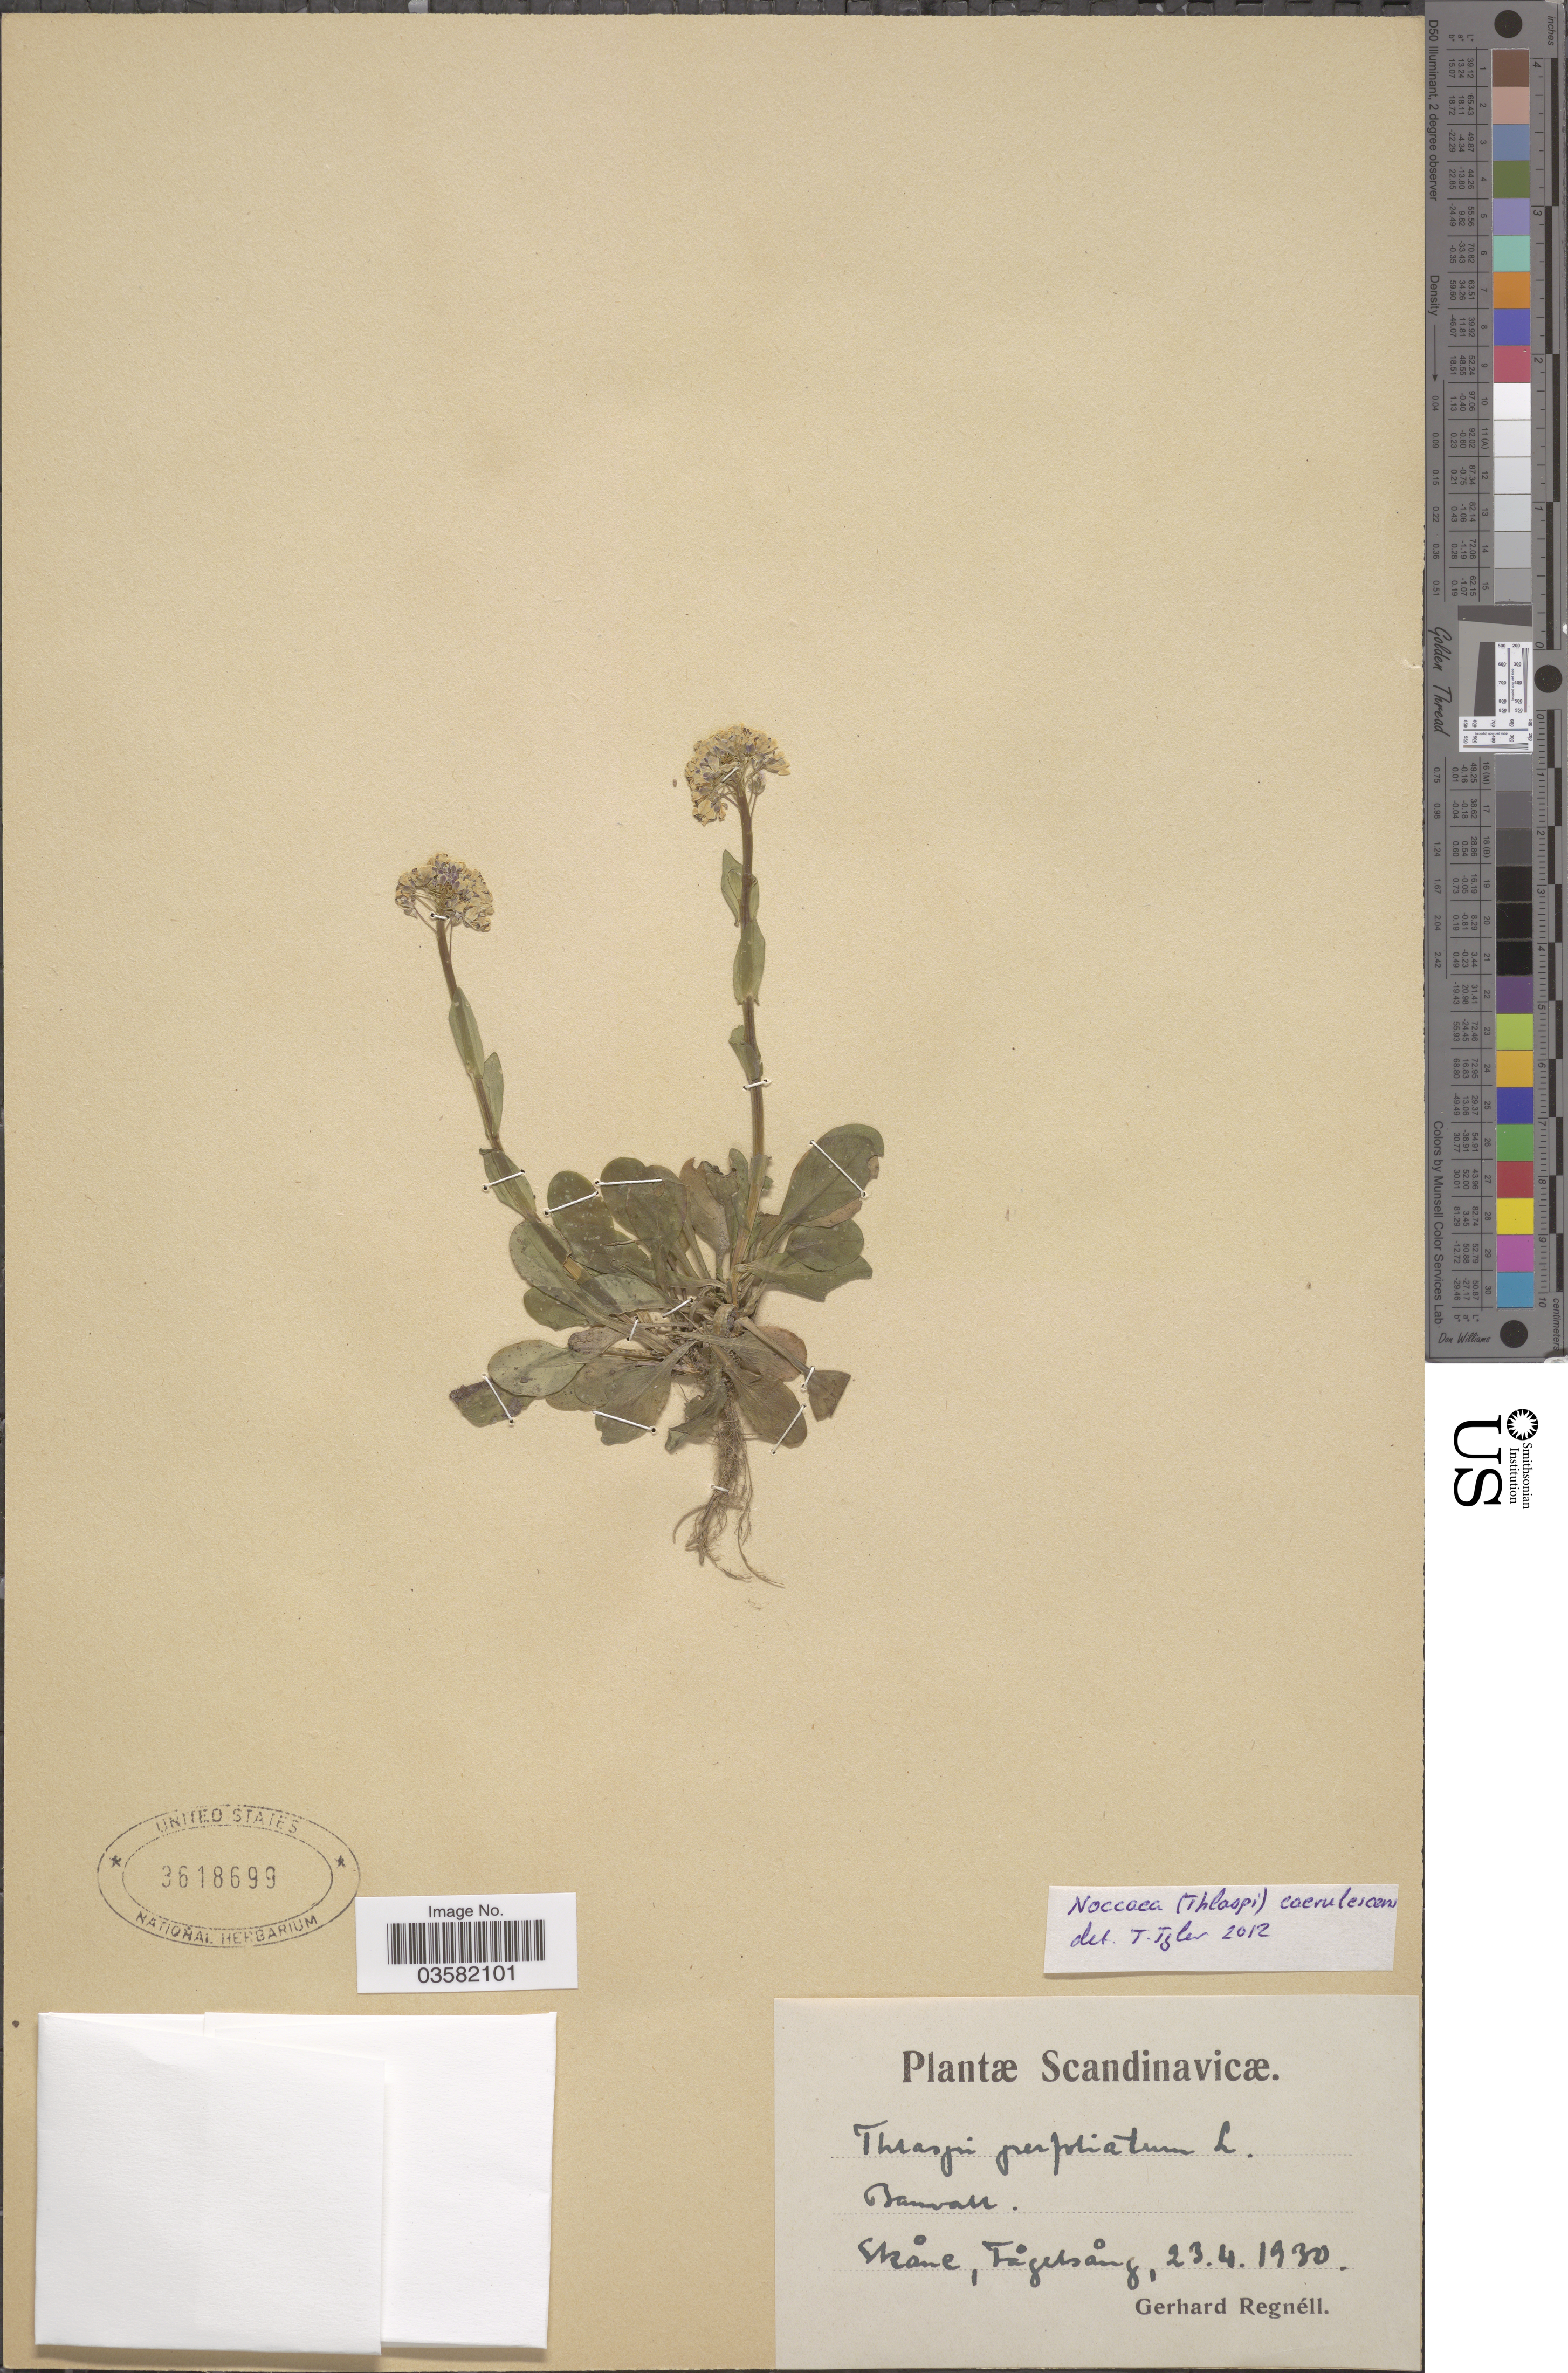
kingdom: Plantae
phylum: Tracheophyta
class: Magnoliopsida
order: Brassicales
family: Brassicaceae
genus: Thlaspi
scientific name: Thlaspi caerulescens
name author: J. Presl & C. Presl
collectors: G. Regnéll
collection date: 1930-04-23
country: Sweden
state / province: Skåne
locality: Fågelsång.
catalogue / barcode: US 3618699